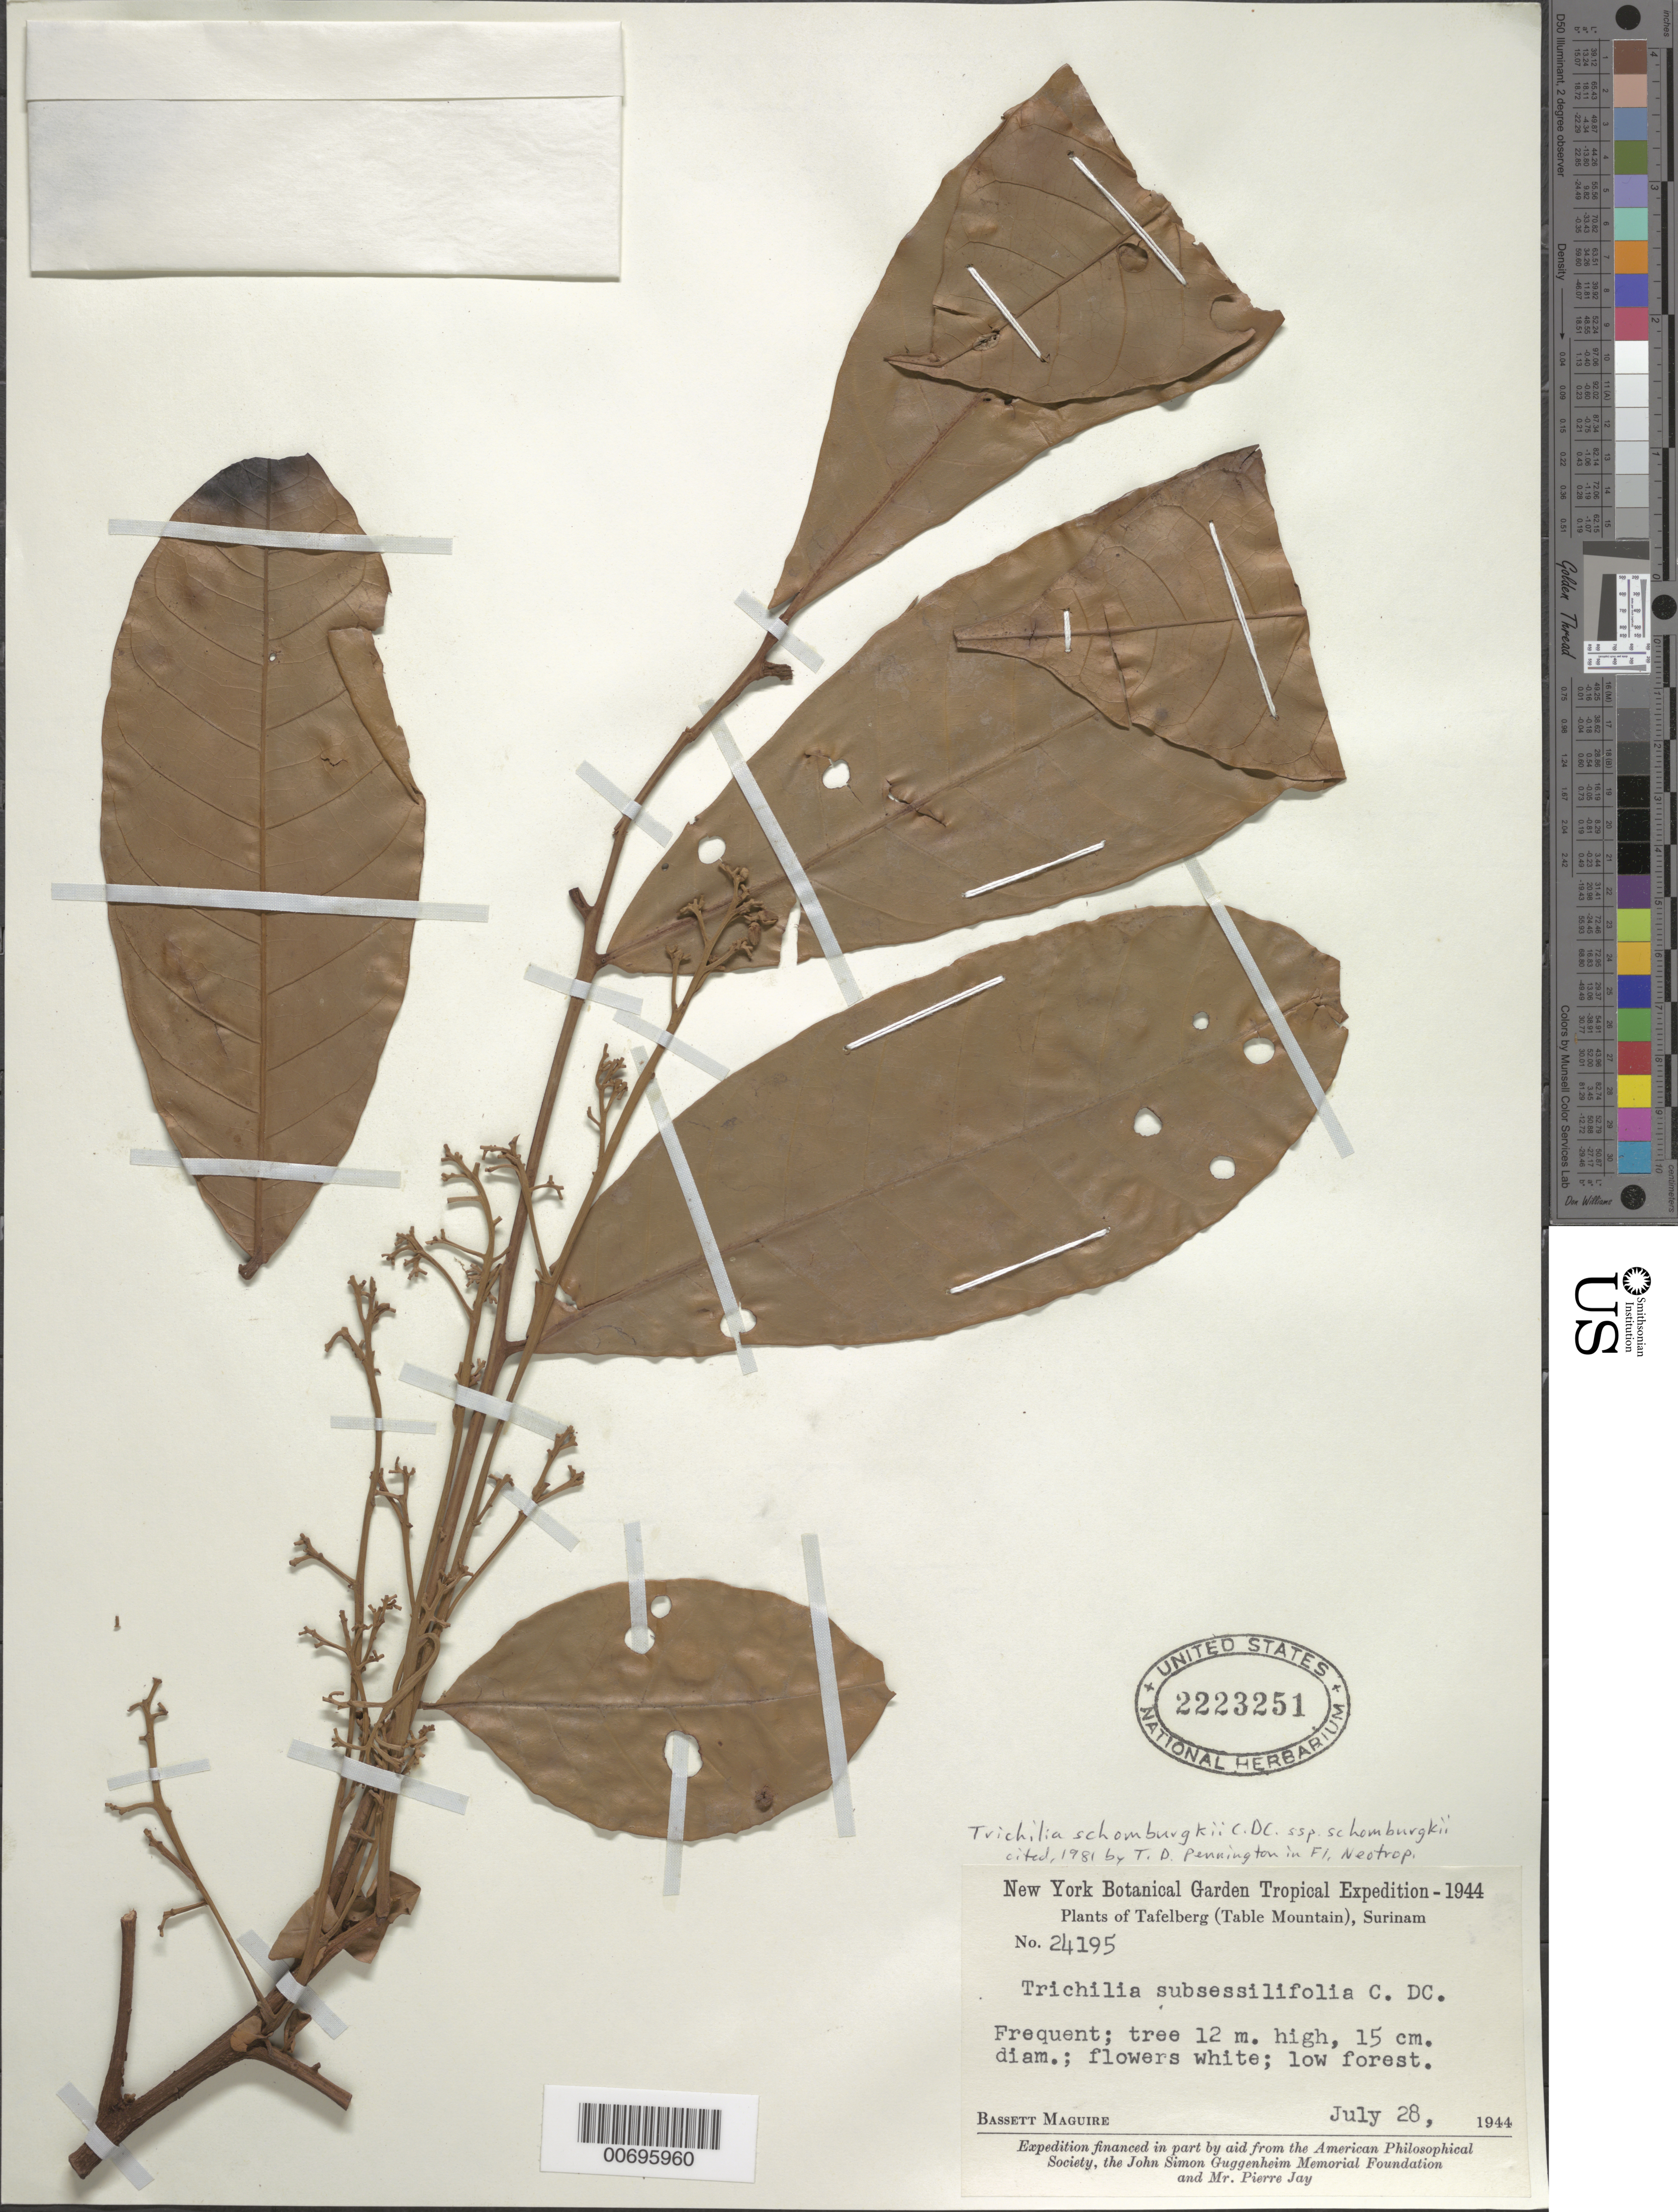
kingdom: Plantae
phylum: Tracheophyta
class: Magnoliopsida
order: Sapindales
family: Meliaceae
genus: Trichilia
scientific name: Trichilia schomburgkii subsp. schomburgkii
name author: C. DC.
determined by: Pennington, T. D., (K)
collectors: B. Maguire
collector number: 24195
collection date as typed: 28-Jul-44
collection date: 1944-07-28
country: Suriname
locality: Tafelberg (Table Mountain)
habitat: Low forest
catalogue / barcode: US 2223251